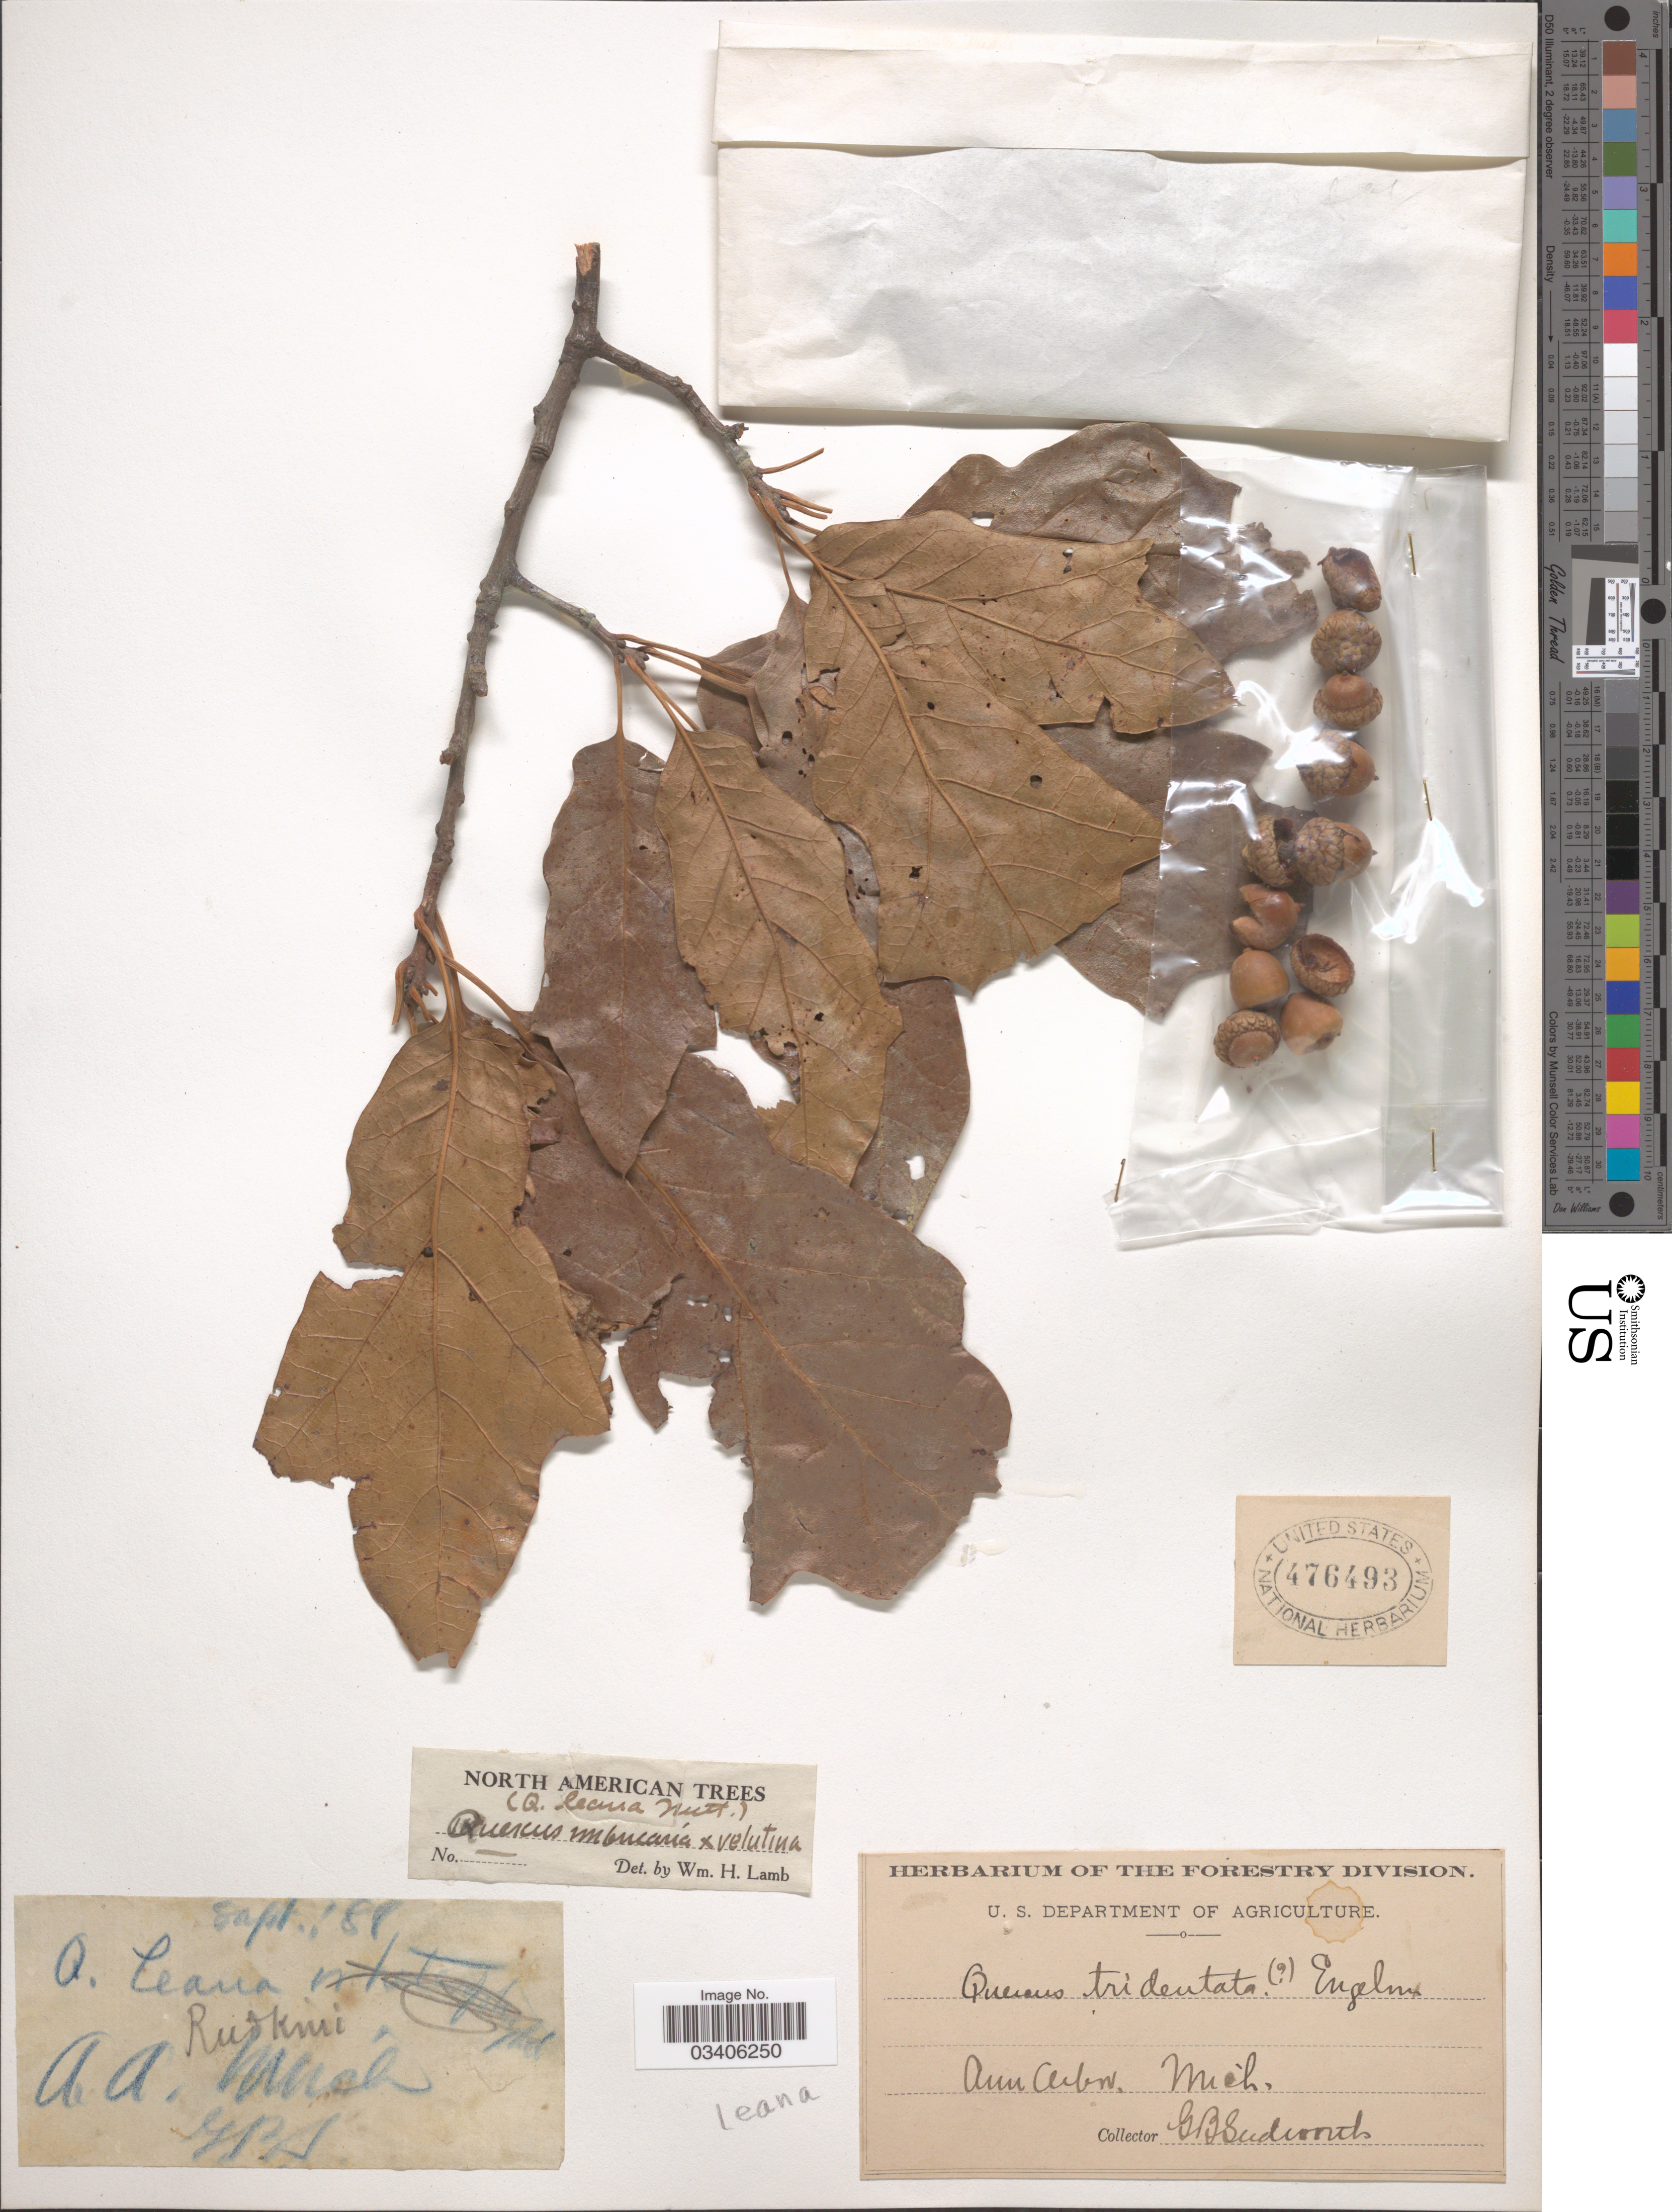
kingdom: Plantae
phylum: Tracheophyta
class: Magnoliopsida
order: Fagales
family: Fagaceae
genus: Quercus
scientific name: Quercus x leana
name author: Nutt.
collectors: G. B. Sudworth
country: United States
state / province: Michigan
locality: Ann Arbor.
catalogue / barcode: US 476493